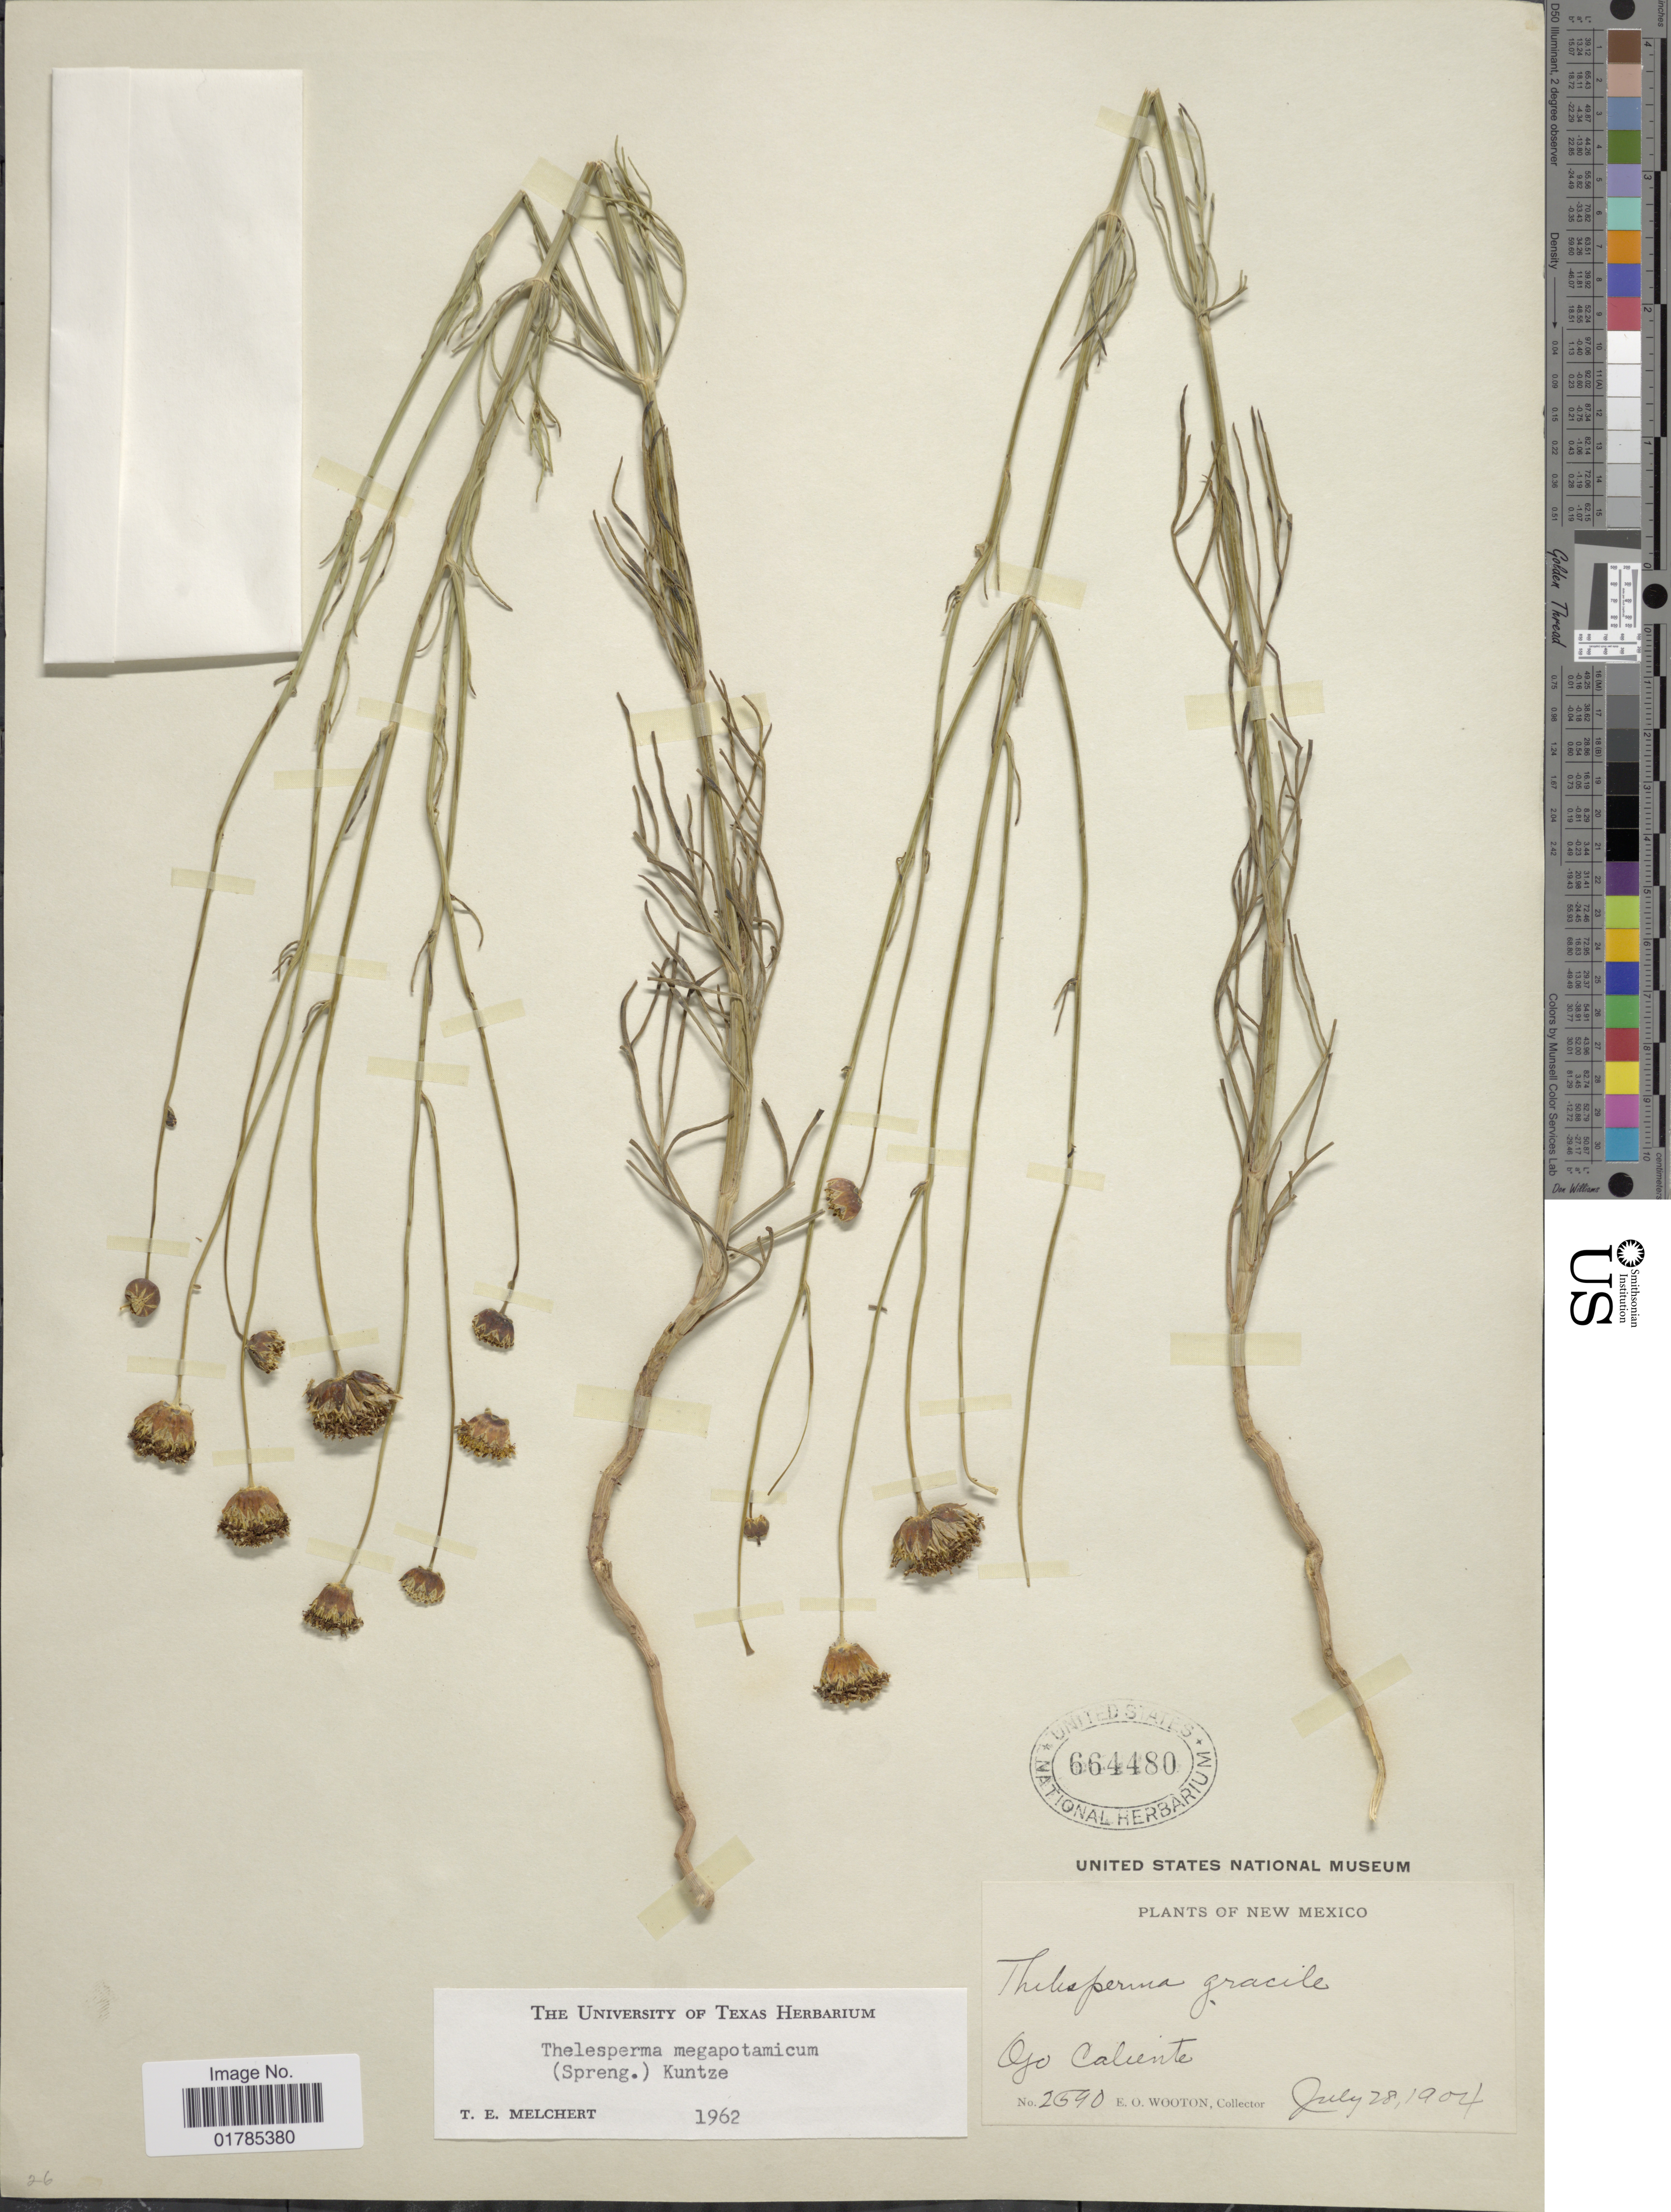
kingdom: Plantae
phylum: Tracheophyta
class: Magnoliopsida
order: Asterales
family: Asteraceae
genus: Thelesperma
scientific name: Thelesperma megapotamicum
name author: (Spreng.) Herter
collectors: E. O. Wooton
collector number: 2590*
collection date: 1904-07-28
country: United States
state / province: New Mexico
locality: Ojo Caliente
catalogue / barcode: US 664480